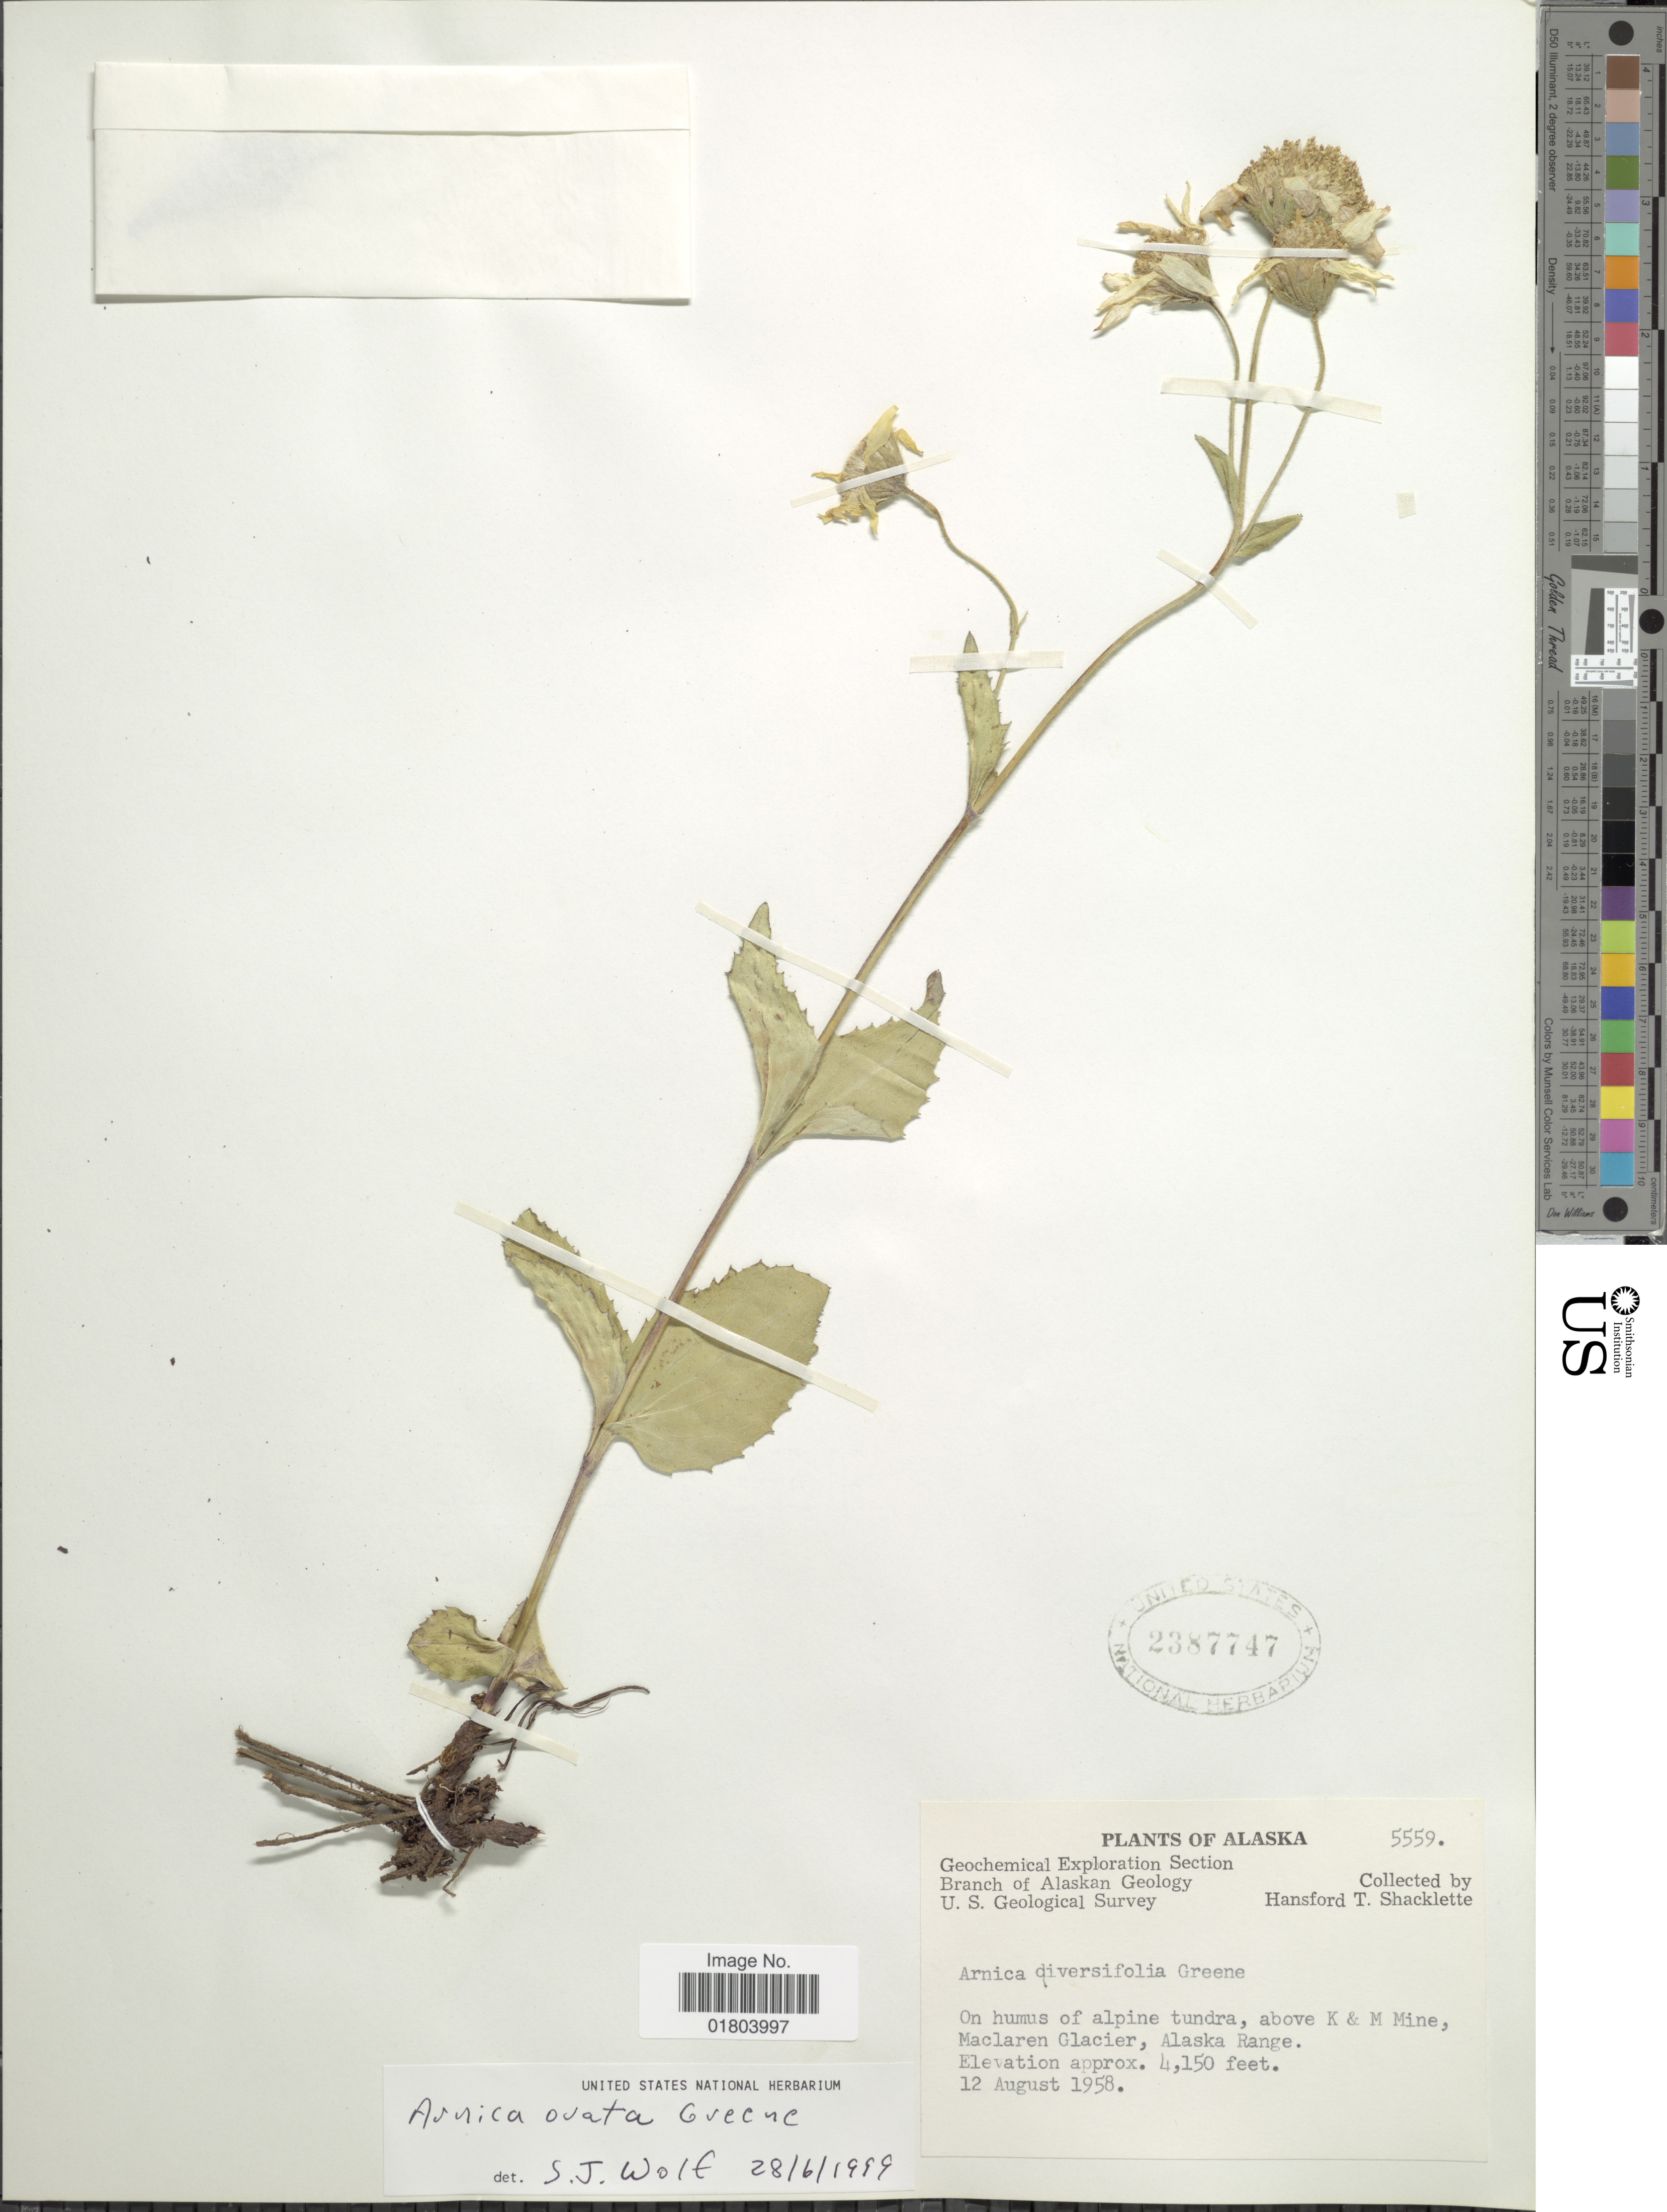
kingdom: Plantae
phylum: Tracheophyta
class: Magnoliopsida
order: Asterales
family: Asteraceae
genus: Arnica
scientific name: Arnica ovata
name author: Greene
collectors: H. Shacklette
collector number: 5559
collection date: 1958-08-12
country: United States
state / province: Alaska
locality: On humus of alpine tundra, above K & M Mine, Maclaren Glacier, Alaska Range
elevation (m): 1265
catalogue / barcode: US 2387747